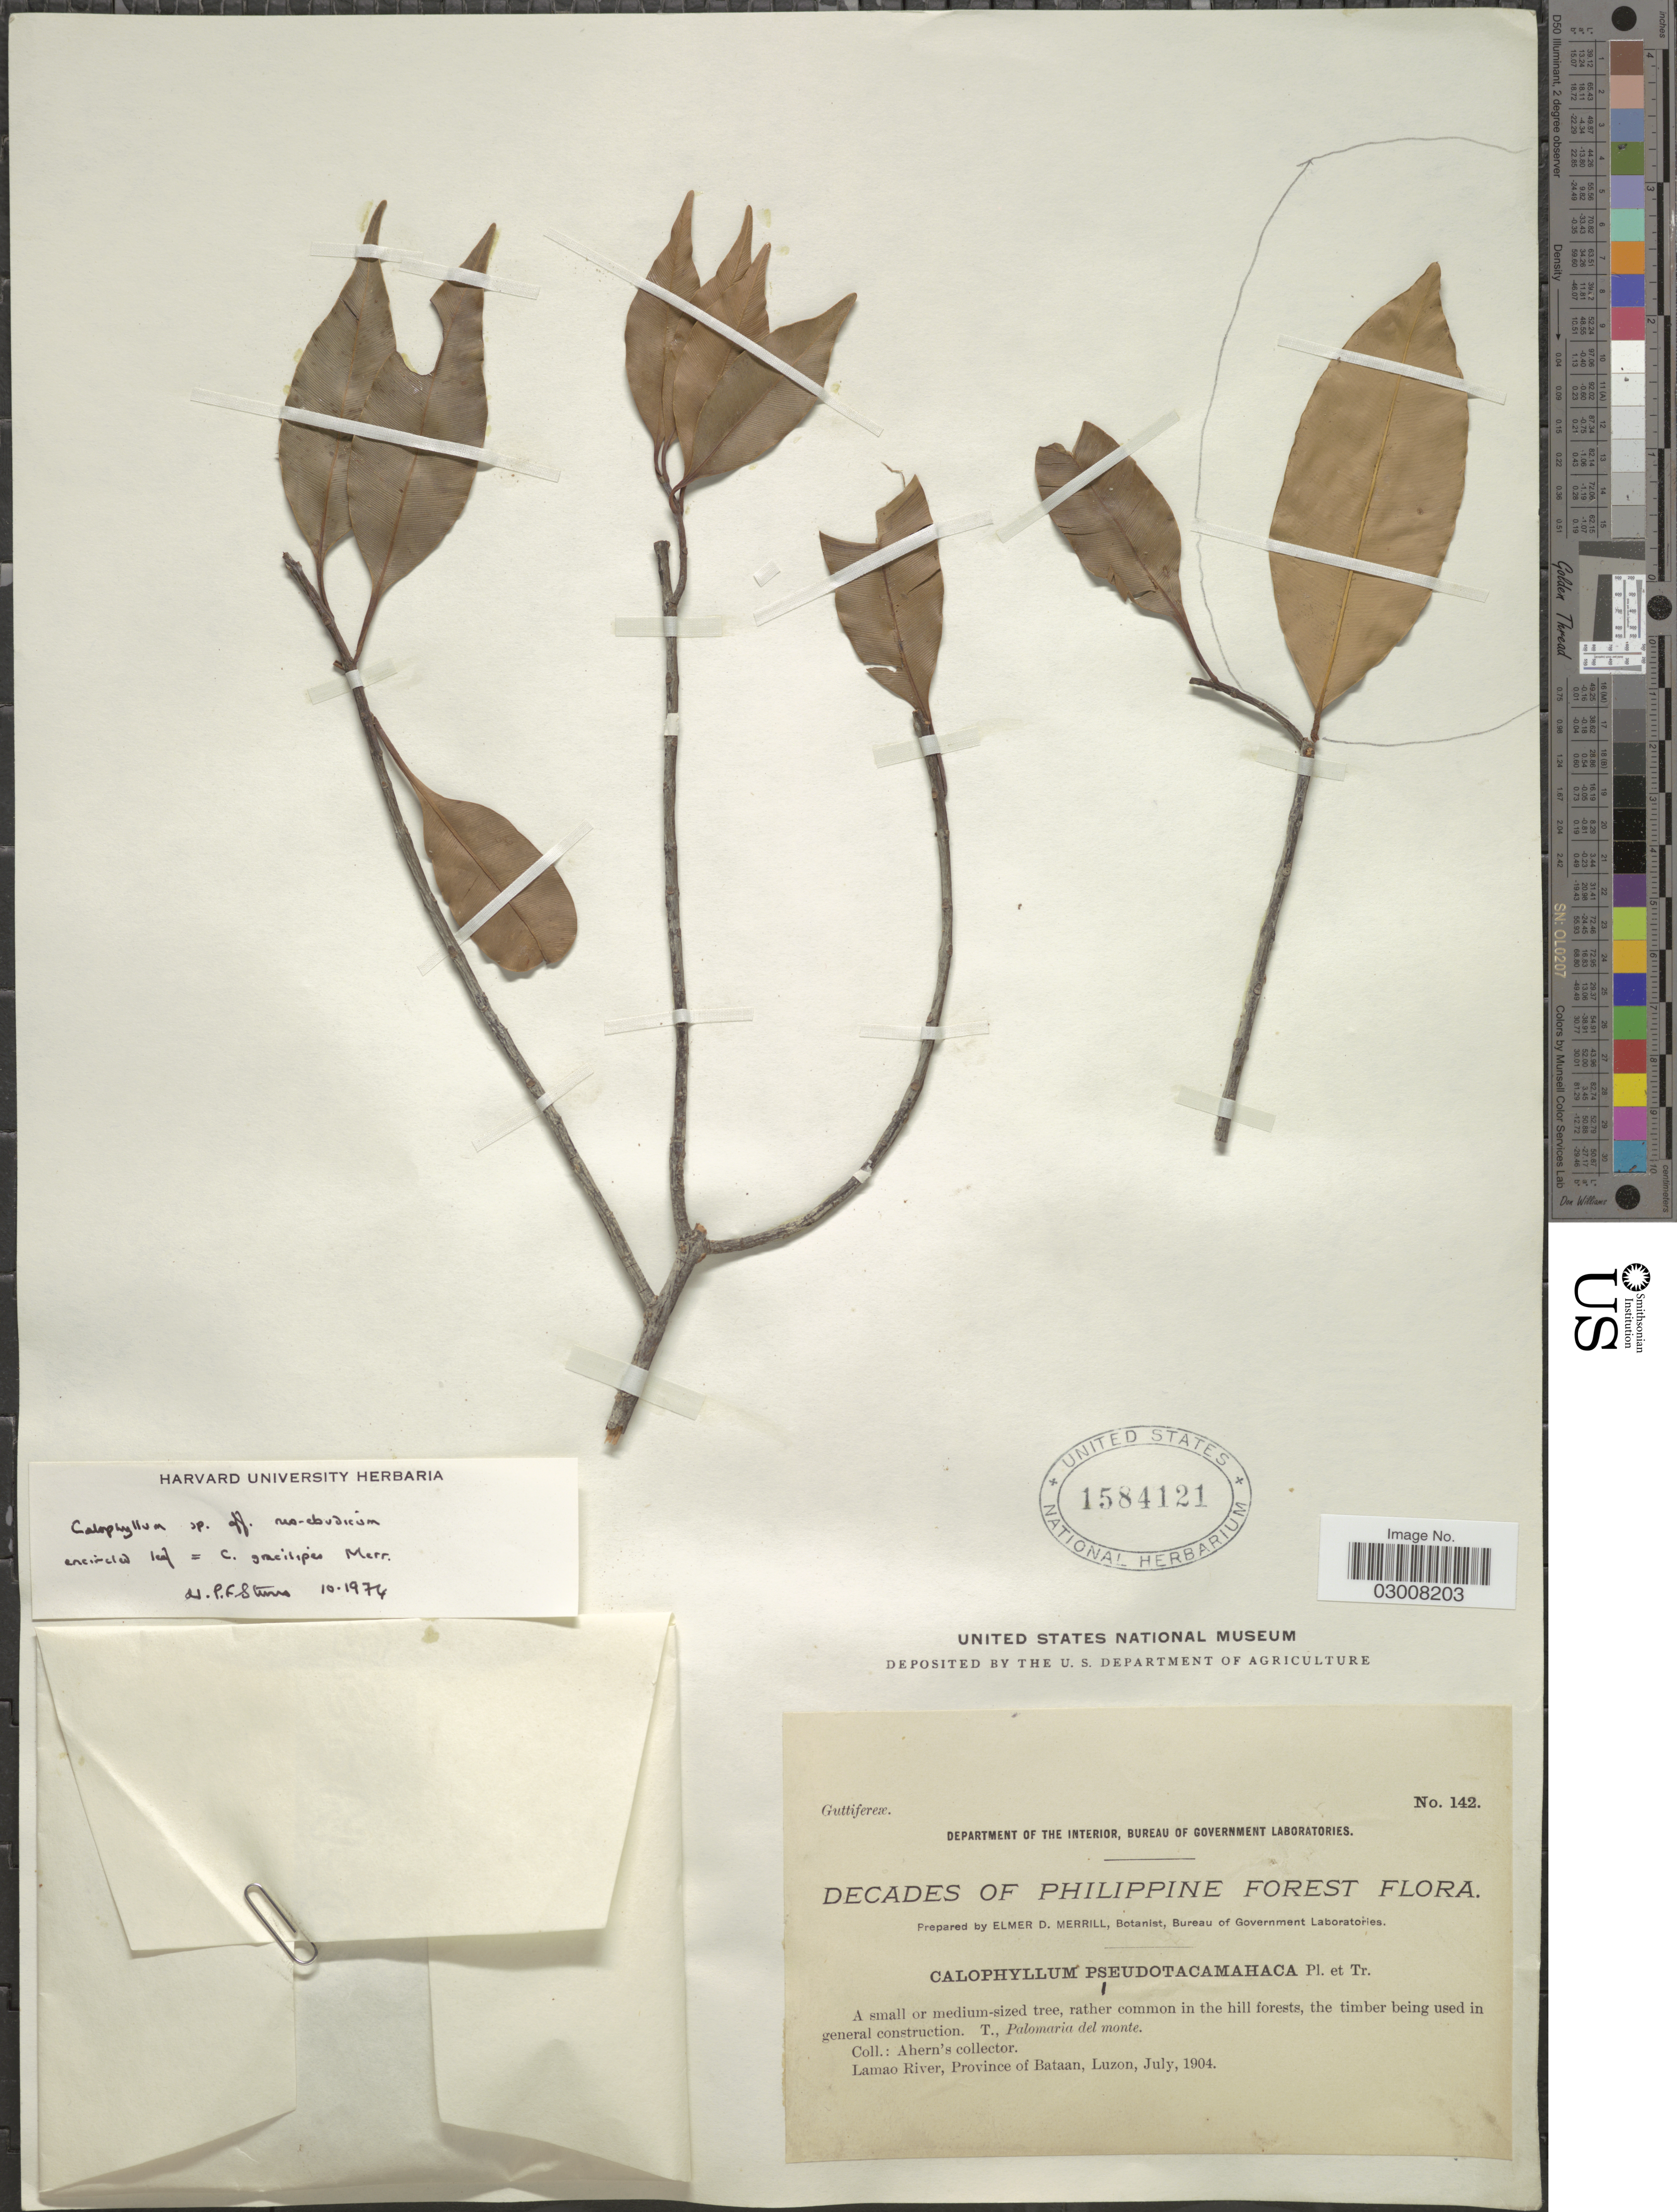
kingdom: Plantae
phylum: Tracheophyta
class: Magnoliopsida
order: Malpighiales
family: Calophyllaceae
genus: Calophyllum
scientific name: Calophyllum neoebudicum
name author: Guillaumin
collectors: Ahern's collector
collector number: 142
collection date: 1904-07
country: Philippines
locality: Lamao Forest Reserve, Bataan Prov., Luzon.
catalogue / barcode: US 1584121